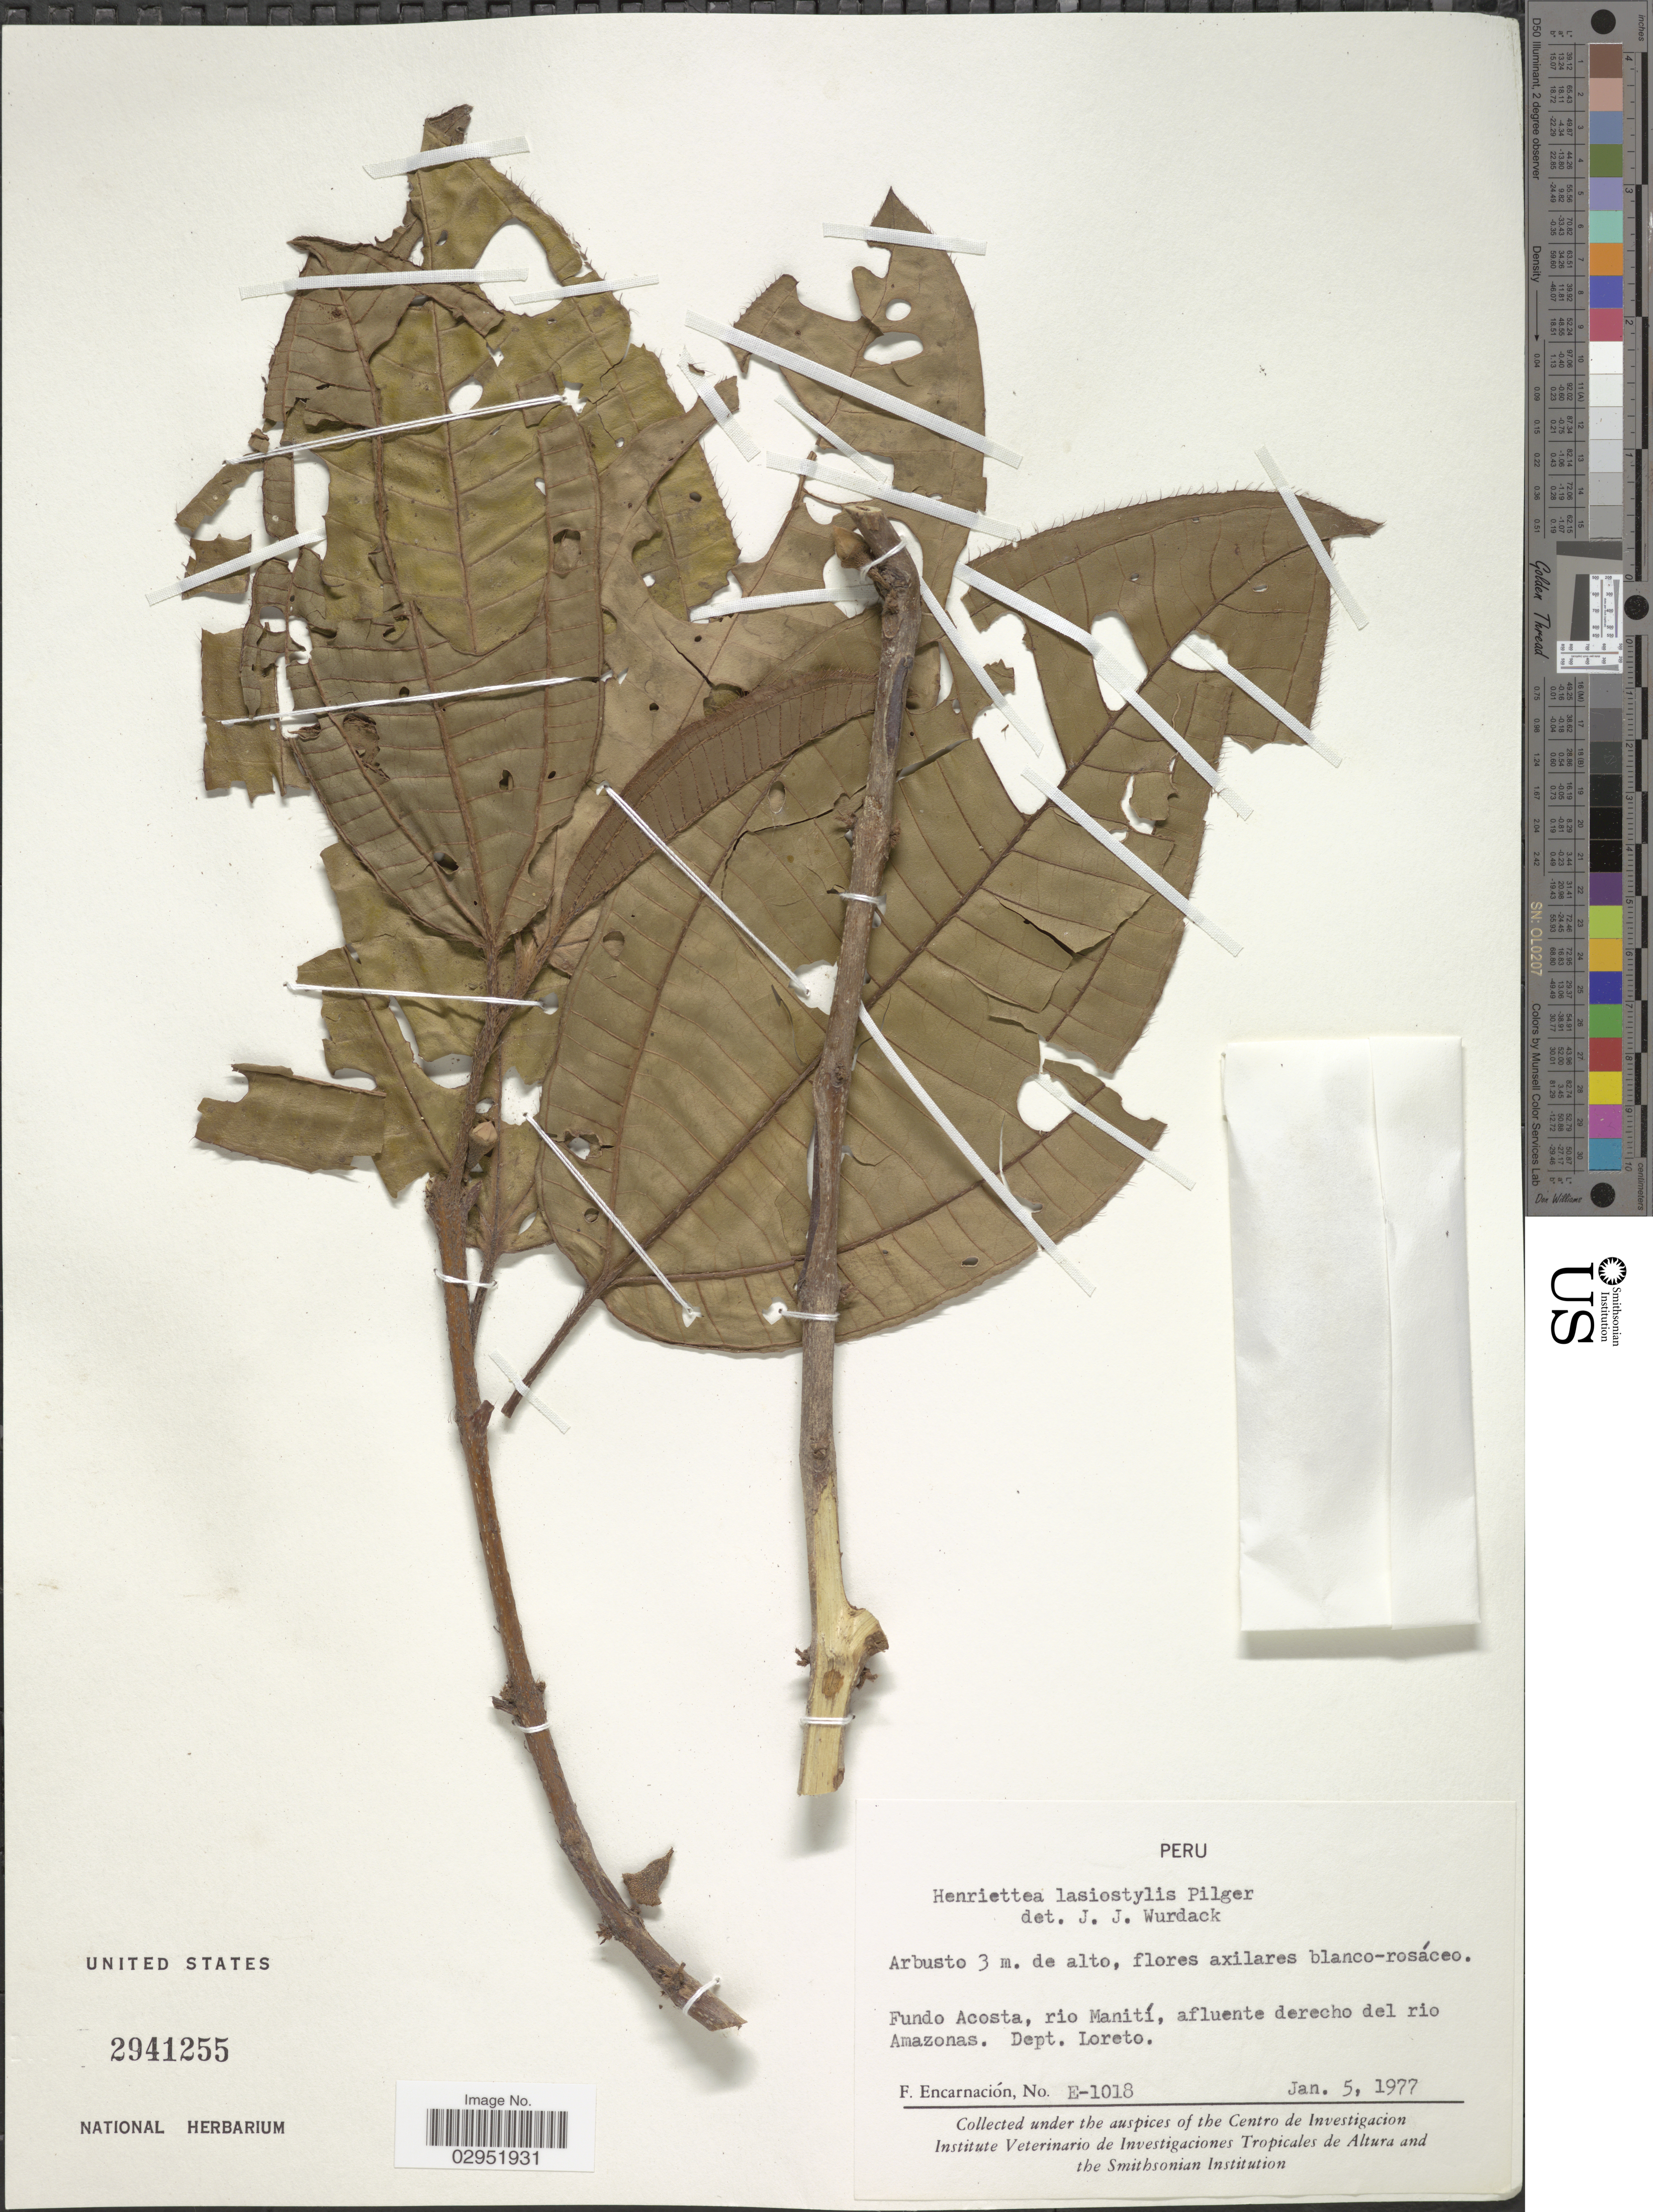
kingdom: Plantae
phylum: Tracheophyta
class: Magnoliopsida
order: Myrtales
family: Melastomataceae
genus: Henriettea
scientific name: Henriettea lasiostylis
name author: Pilg.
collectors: F. Encarnación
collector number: E-1018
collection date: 1977-01-05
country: Peru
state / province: Loreto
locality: Fundo Acosta, rio Manití, afluente derecho del rio Amazonas. Dept. Loreto.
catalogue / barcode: US 2941255